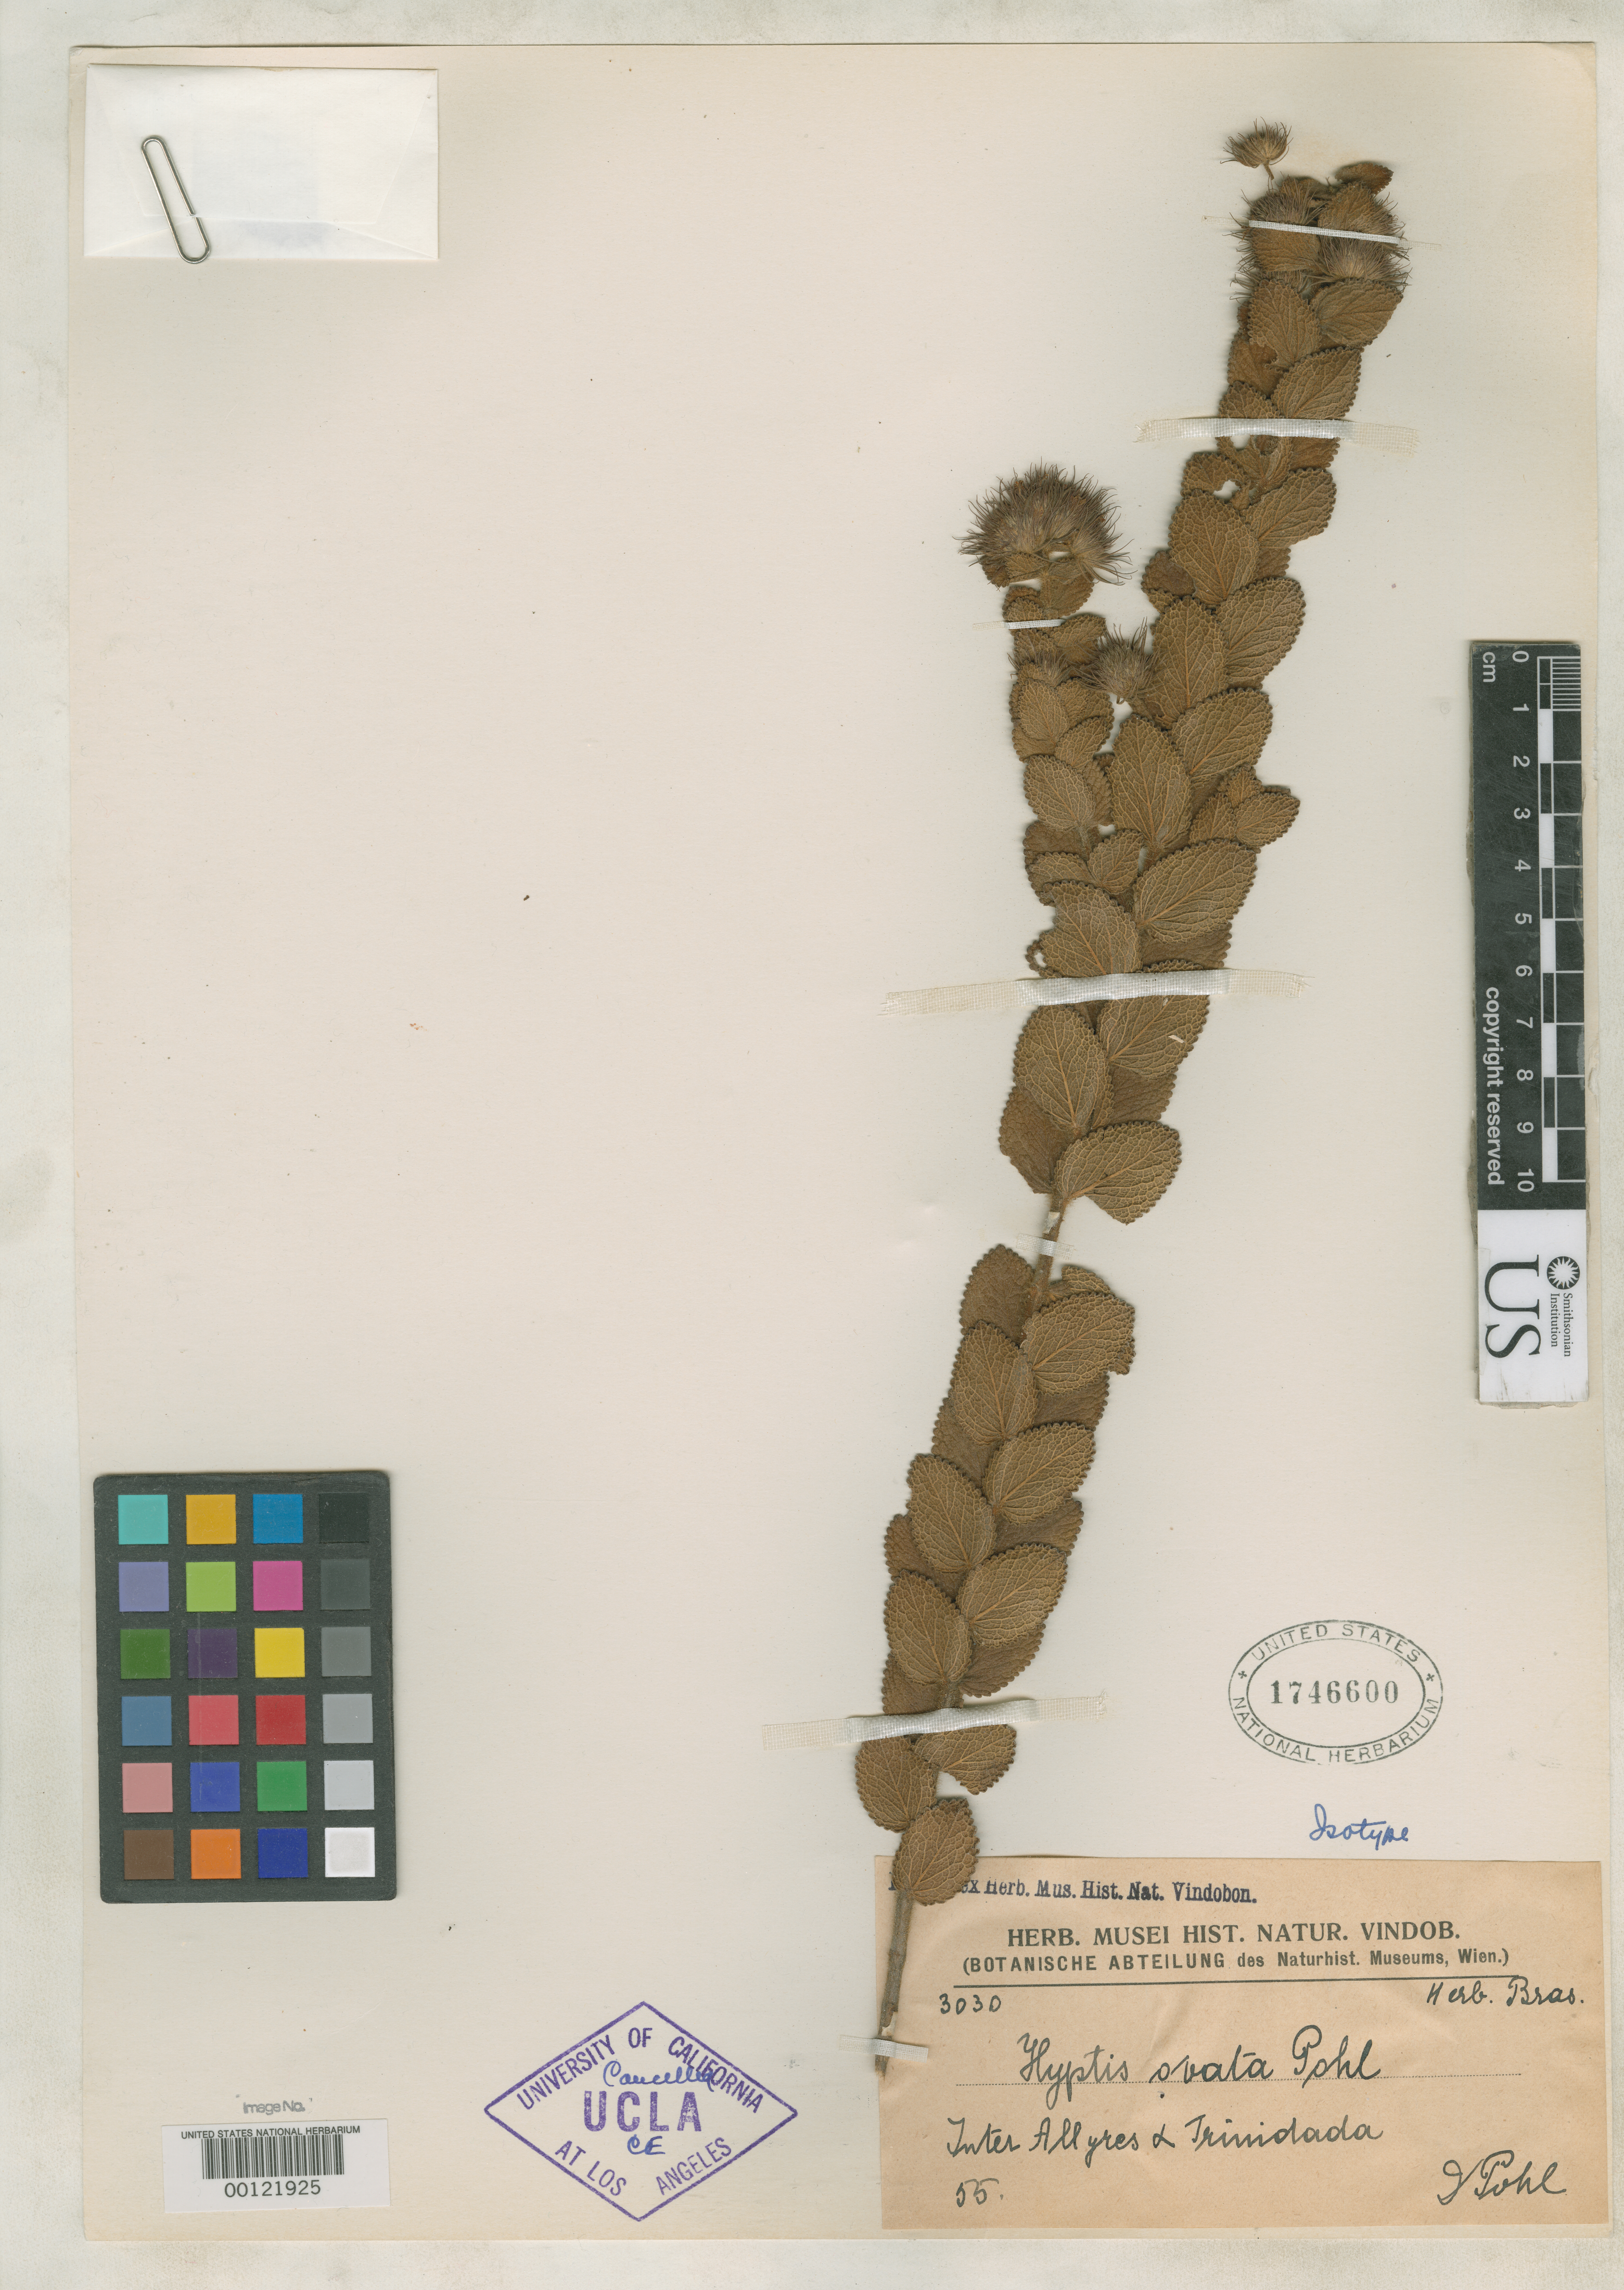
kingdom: Plantae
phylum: Tracheophyta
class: Magnoliopsida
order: Lamiales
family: Lamiaceae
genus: Hyptis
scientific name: Hyptis ovata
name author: Pohl ex Benth.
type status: Isotype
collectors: J. B. E. Pohl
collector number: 3030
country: Trinidad and Tobago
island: Trinidad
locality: Inter Allyres and Trinidad.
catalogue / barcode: US 1746600